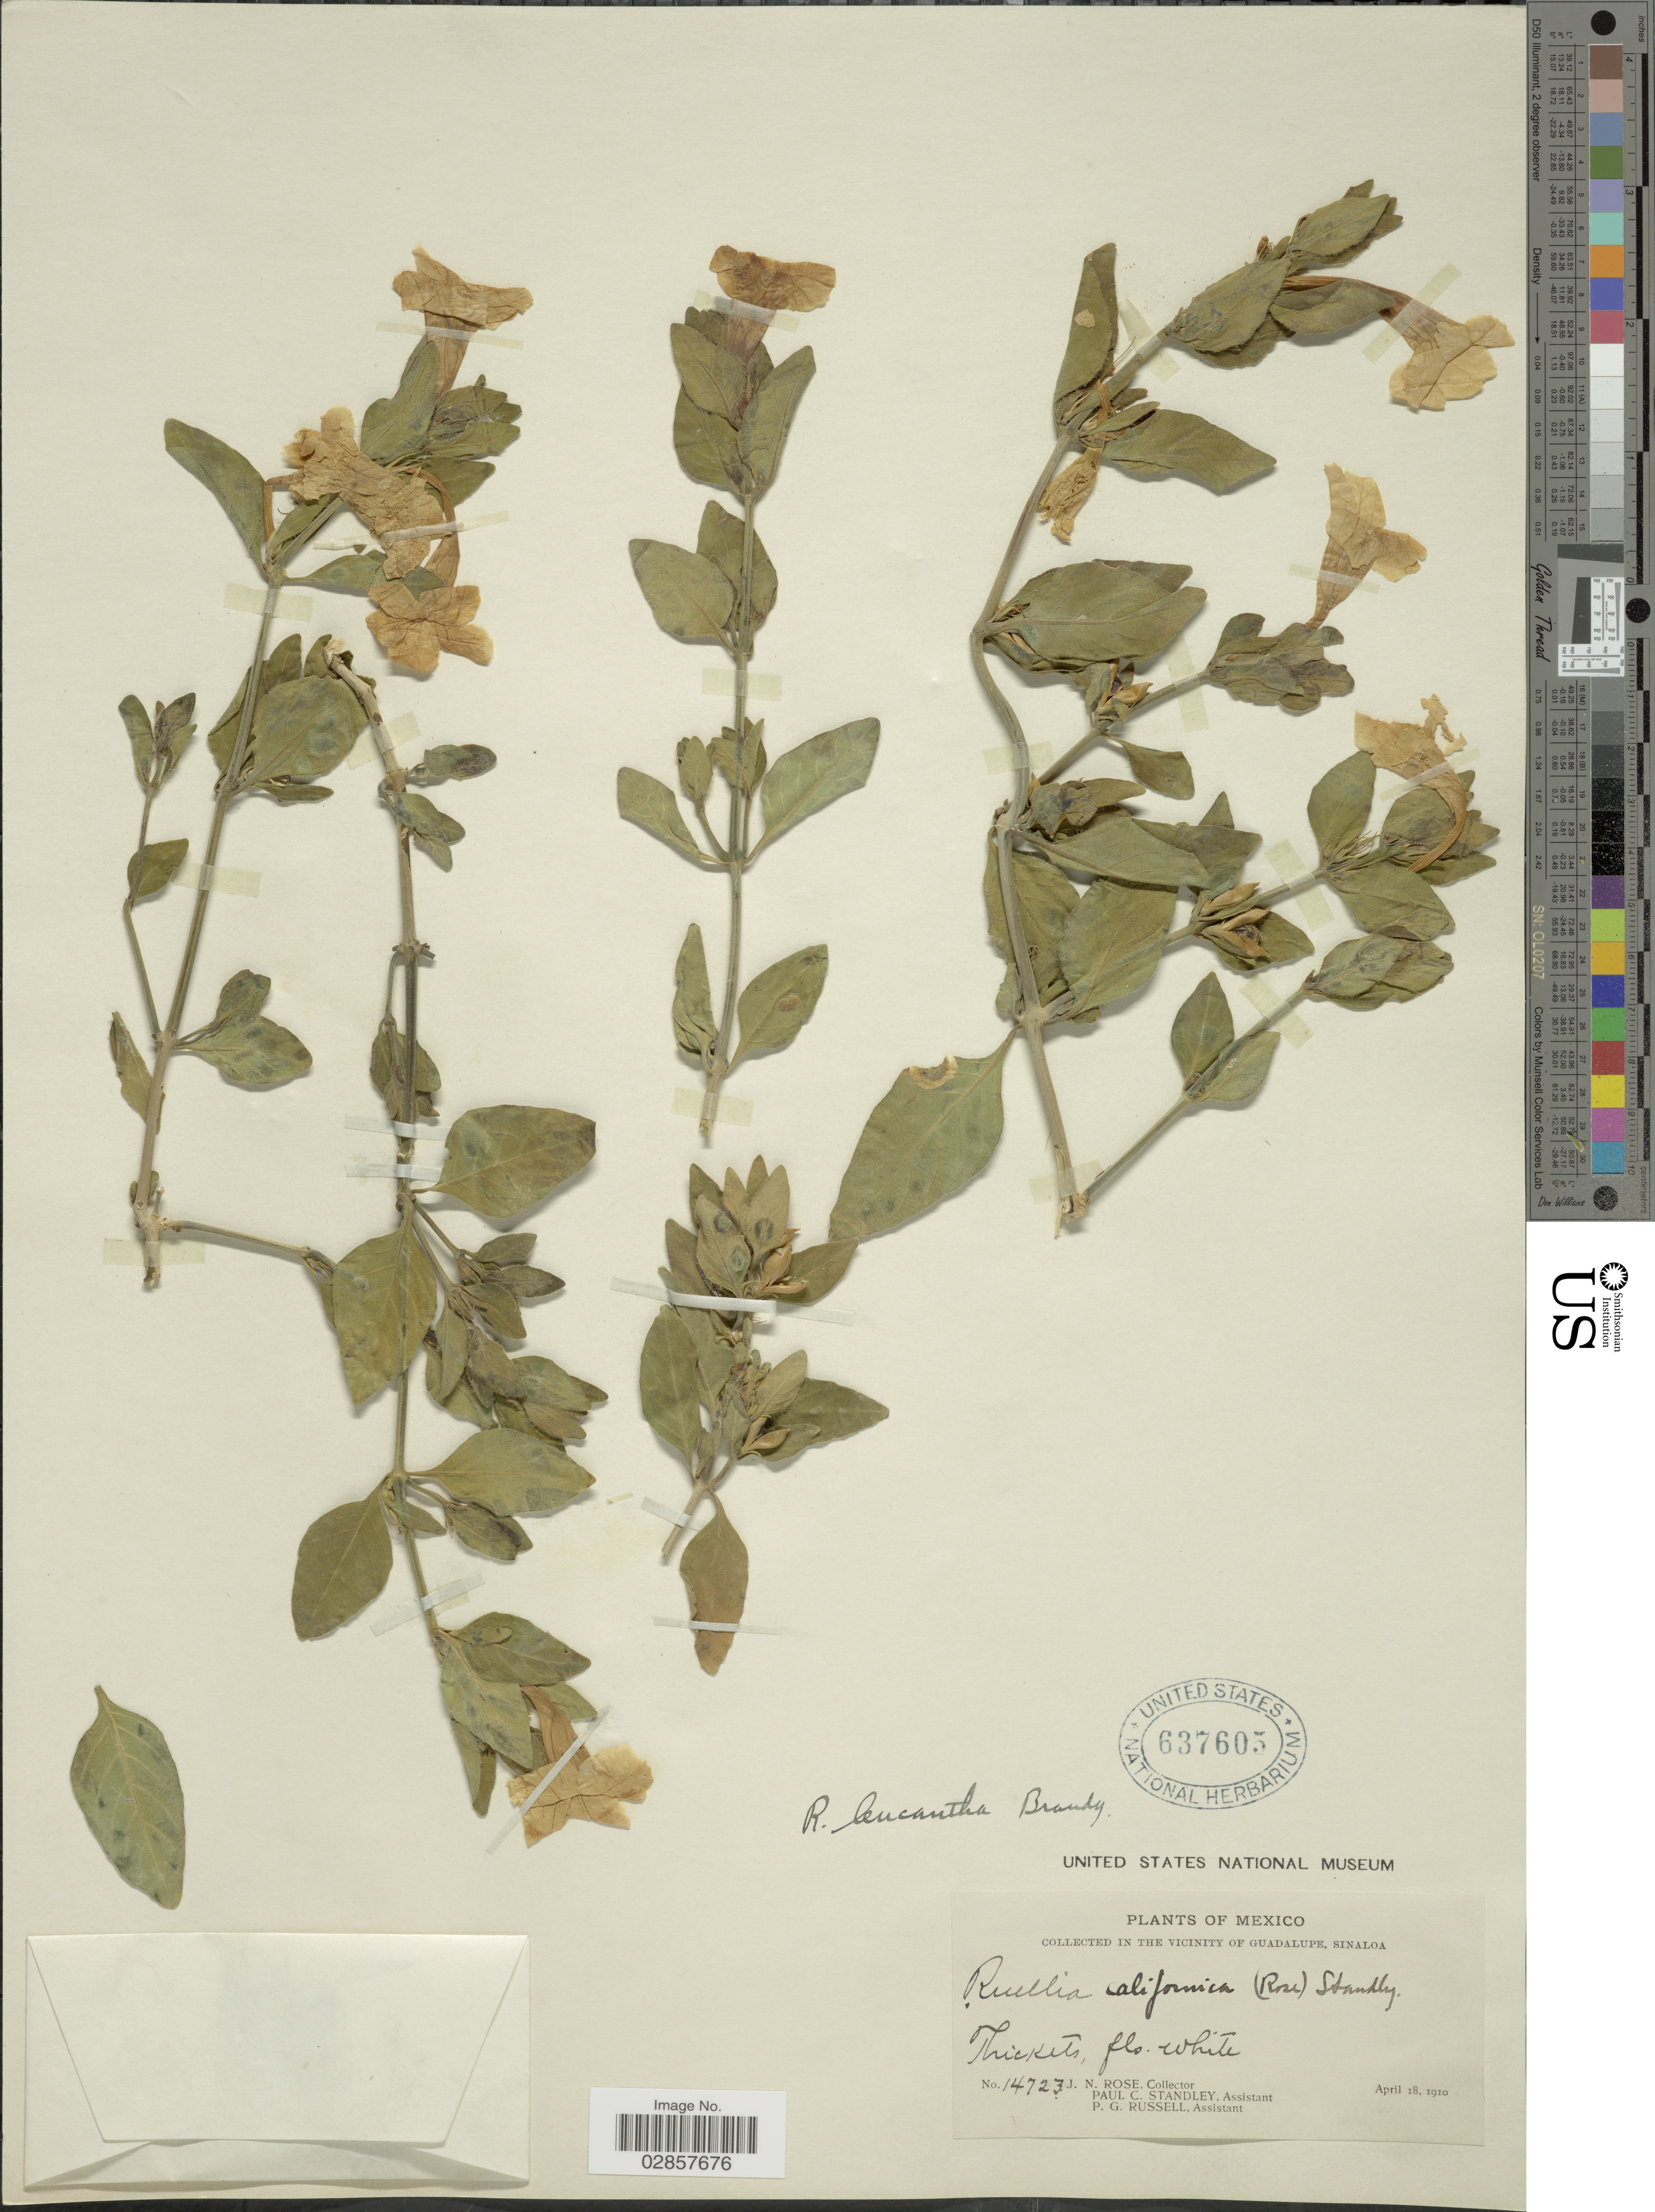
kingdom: Plantae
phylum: Tracheophyta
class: Magnoliopsida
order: Lamiales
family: Acanthaceae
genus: Ruellia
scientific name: Ruellia leucantha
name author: Brandegee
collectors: J. N. Rose, P. C. Standley & P. G. Russell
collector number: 14723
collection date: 1910-04-18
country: Mexico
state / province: Sinaloa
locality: In the vicinity of Guadalupe, Sinaloa.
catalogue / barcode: US 637605